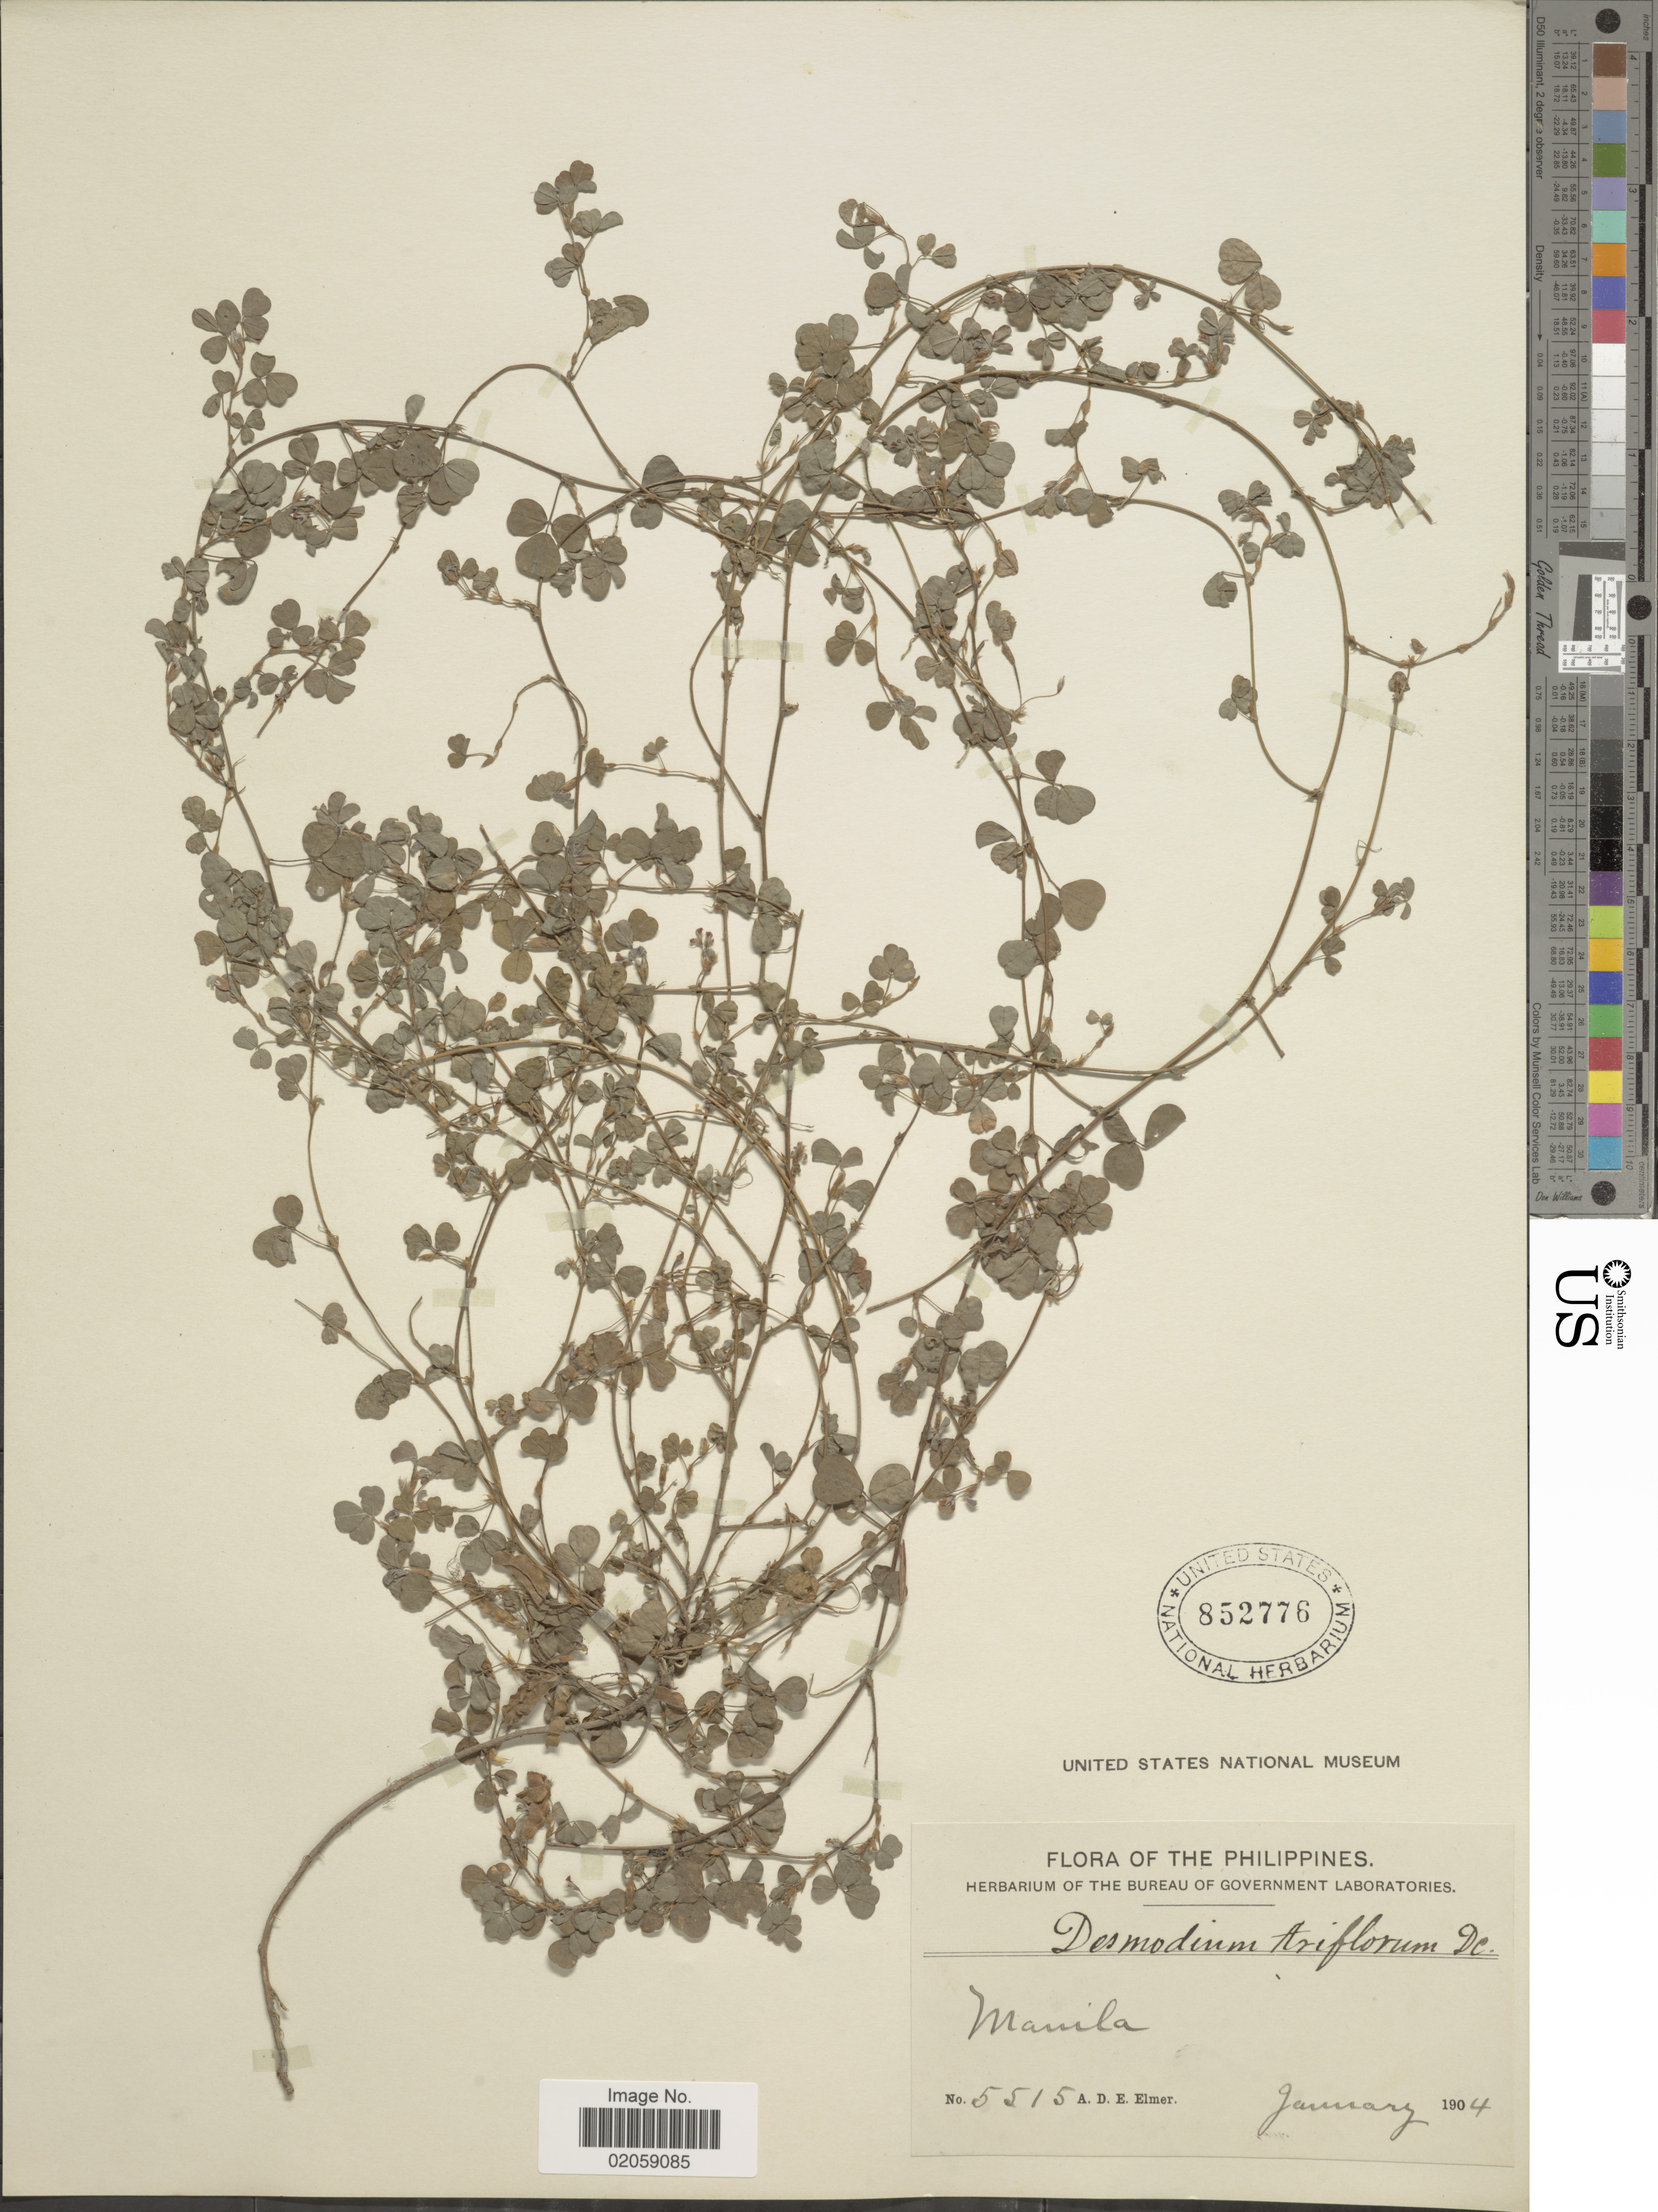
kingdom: Plantae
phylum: Tracheophyta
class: Magnoliopsida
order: Fabales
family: Fabaceae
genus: Grona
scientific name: Grona triflora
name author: (L.) H. Ohashi & K. Ohashi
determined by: Strong, Mark T., (BOT), Smithsonian Institution - National Museum of Natural History (UNITED STATES)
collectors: A. D. E. Elmer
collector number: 5515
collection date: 1904-01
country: Philippines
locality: Manila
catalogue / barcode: US 852776